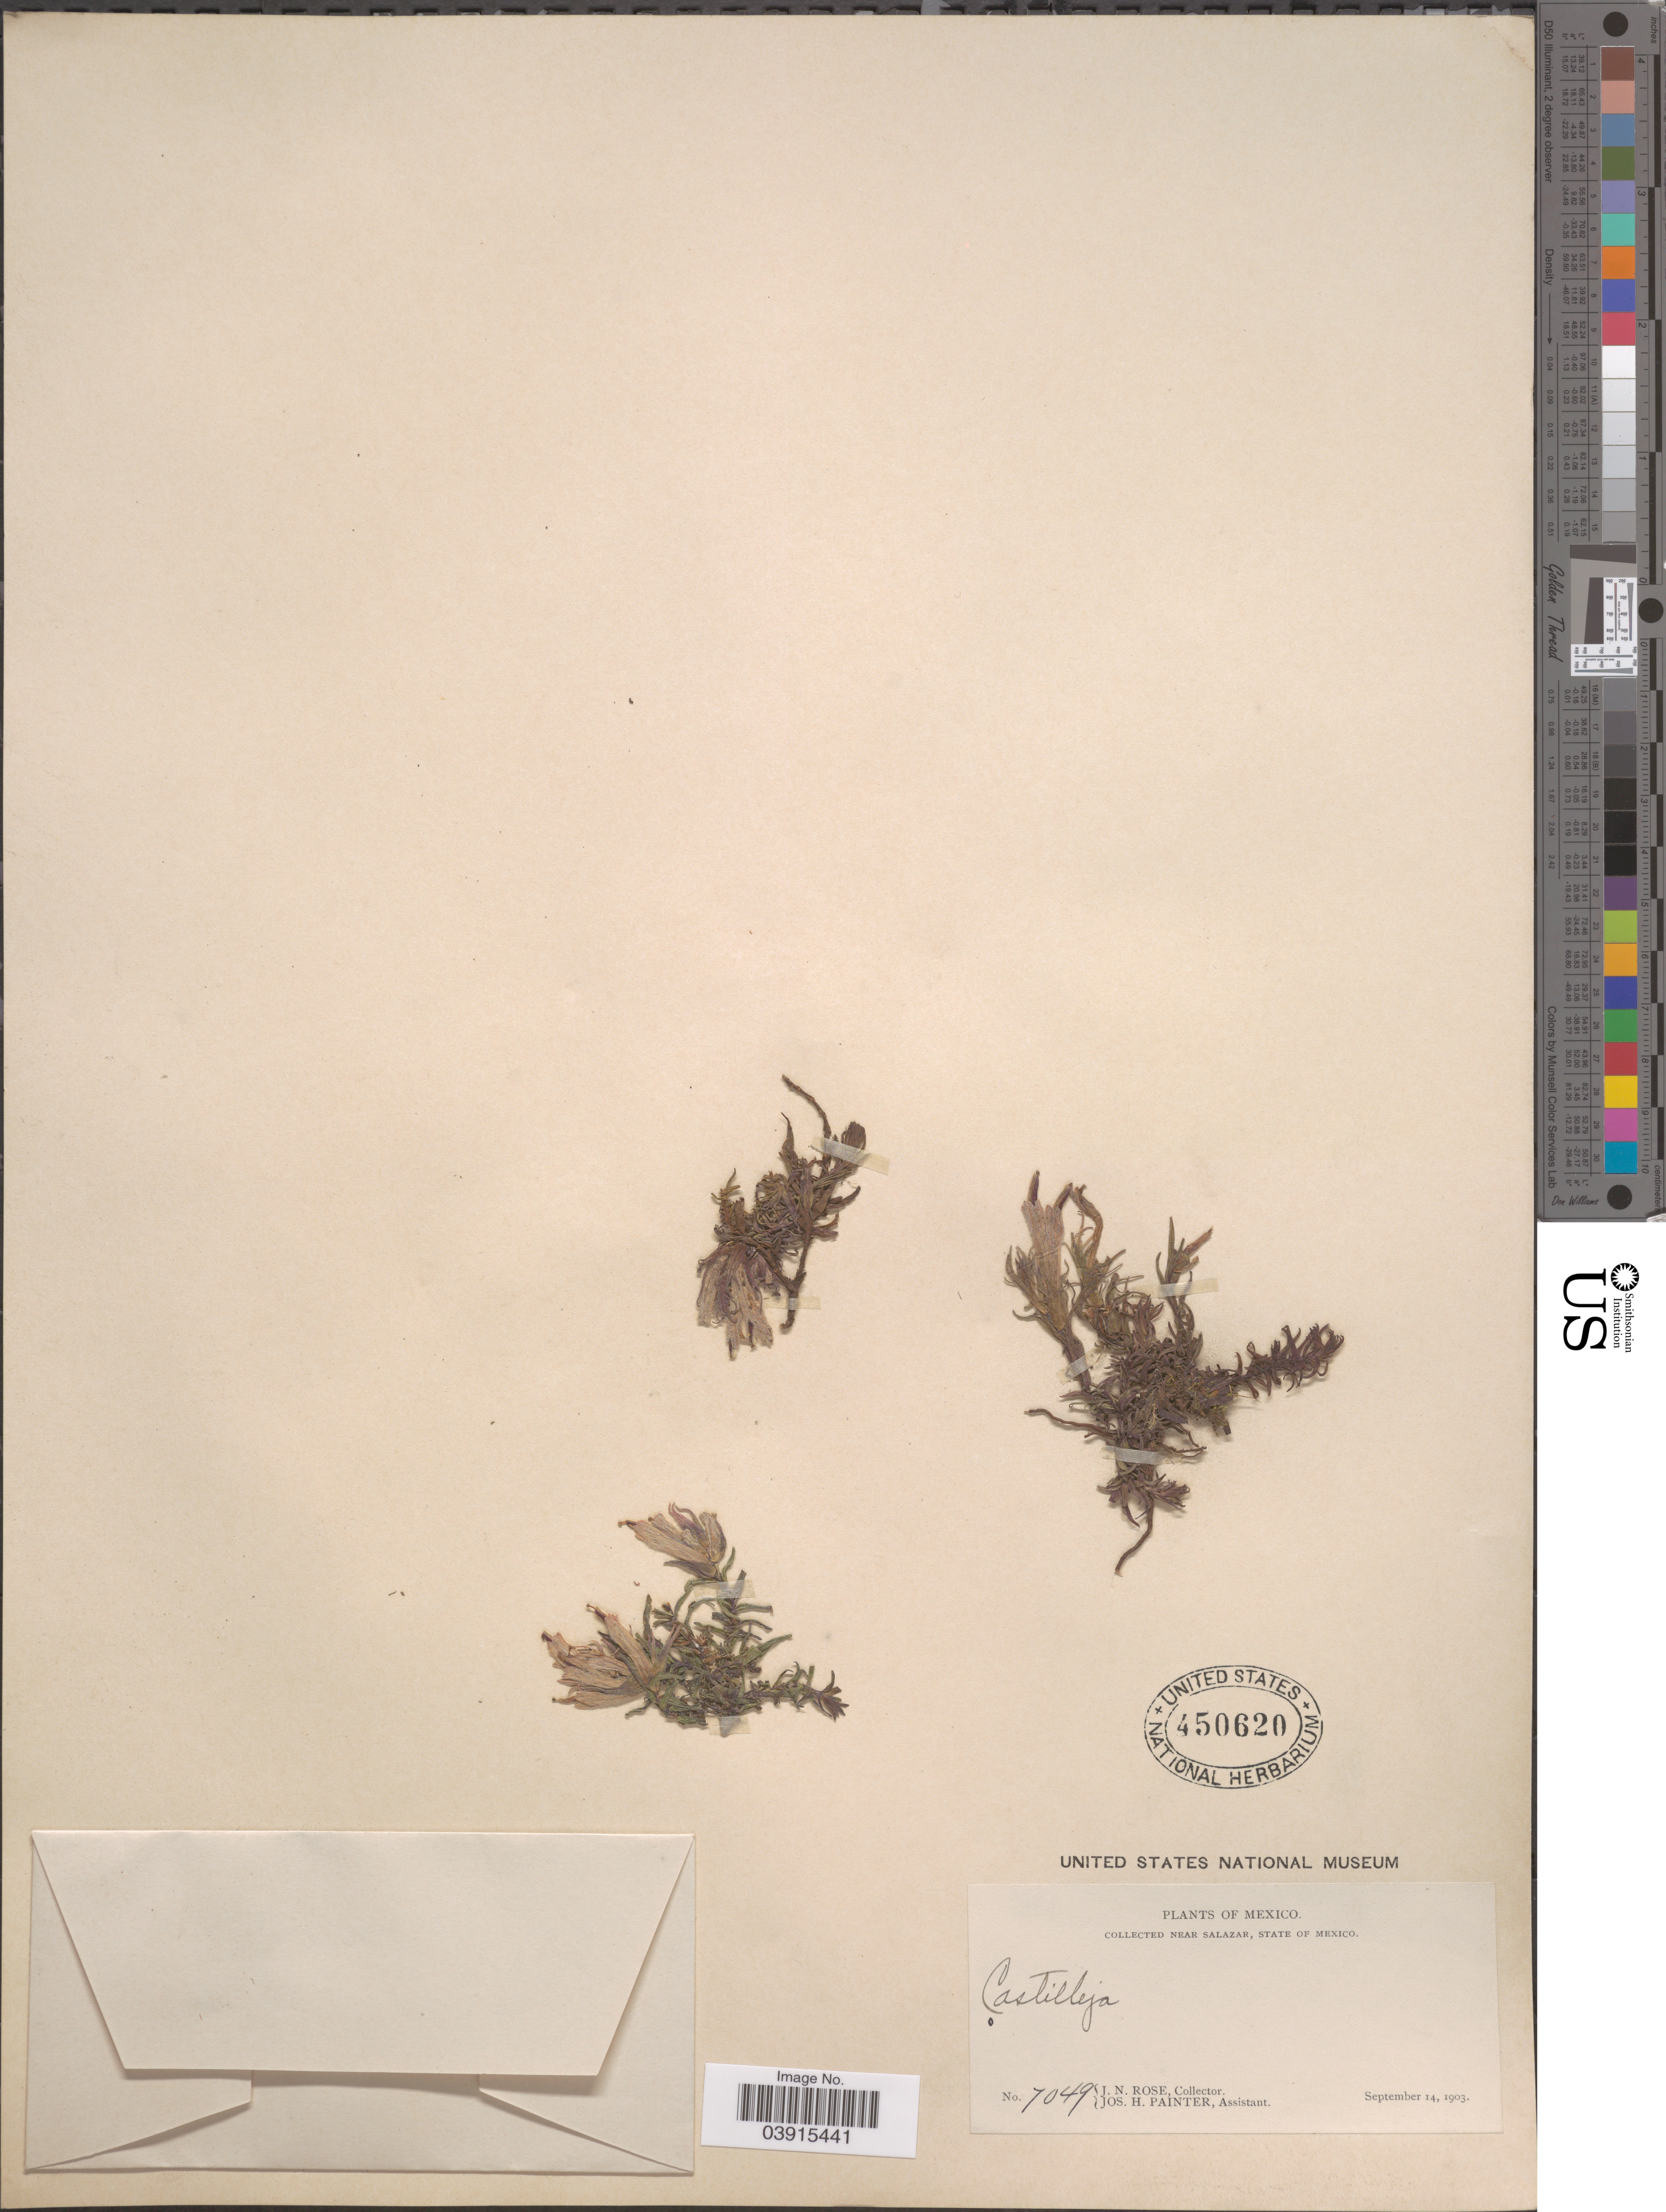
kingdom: Plantae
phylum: Tracheophyta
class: Magnoliopsida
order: Lamiales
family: Orobanchaceae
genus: Castilleja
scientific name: Castilleja schaffneri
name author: Hemsl.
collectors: J. N. Rose & J. H. Painter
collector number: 7049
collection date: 1903-09-14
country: Mexico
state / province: México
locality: Near Salazar.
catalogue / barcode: US 450620